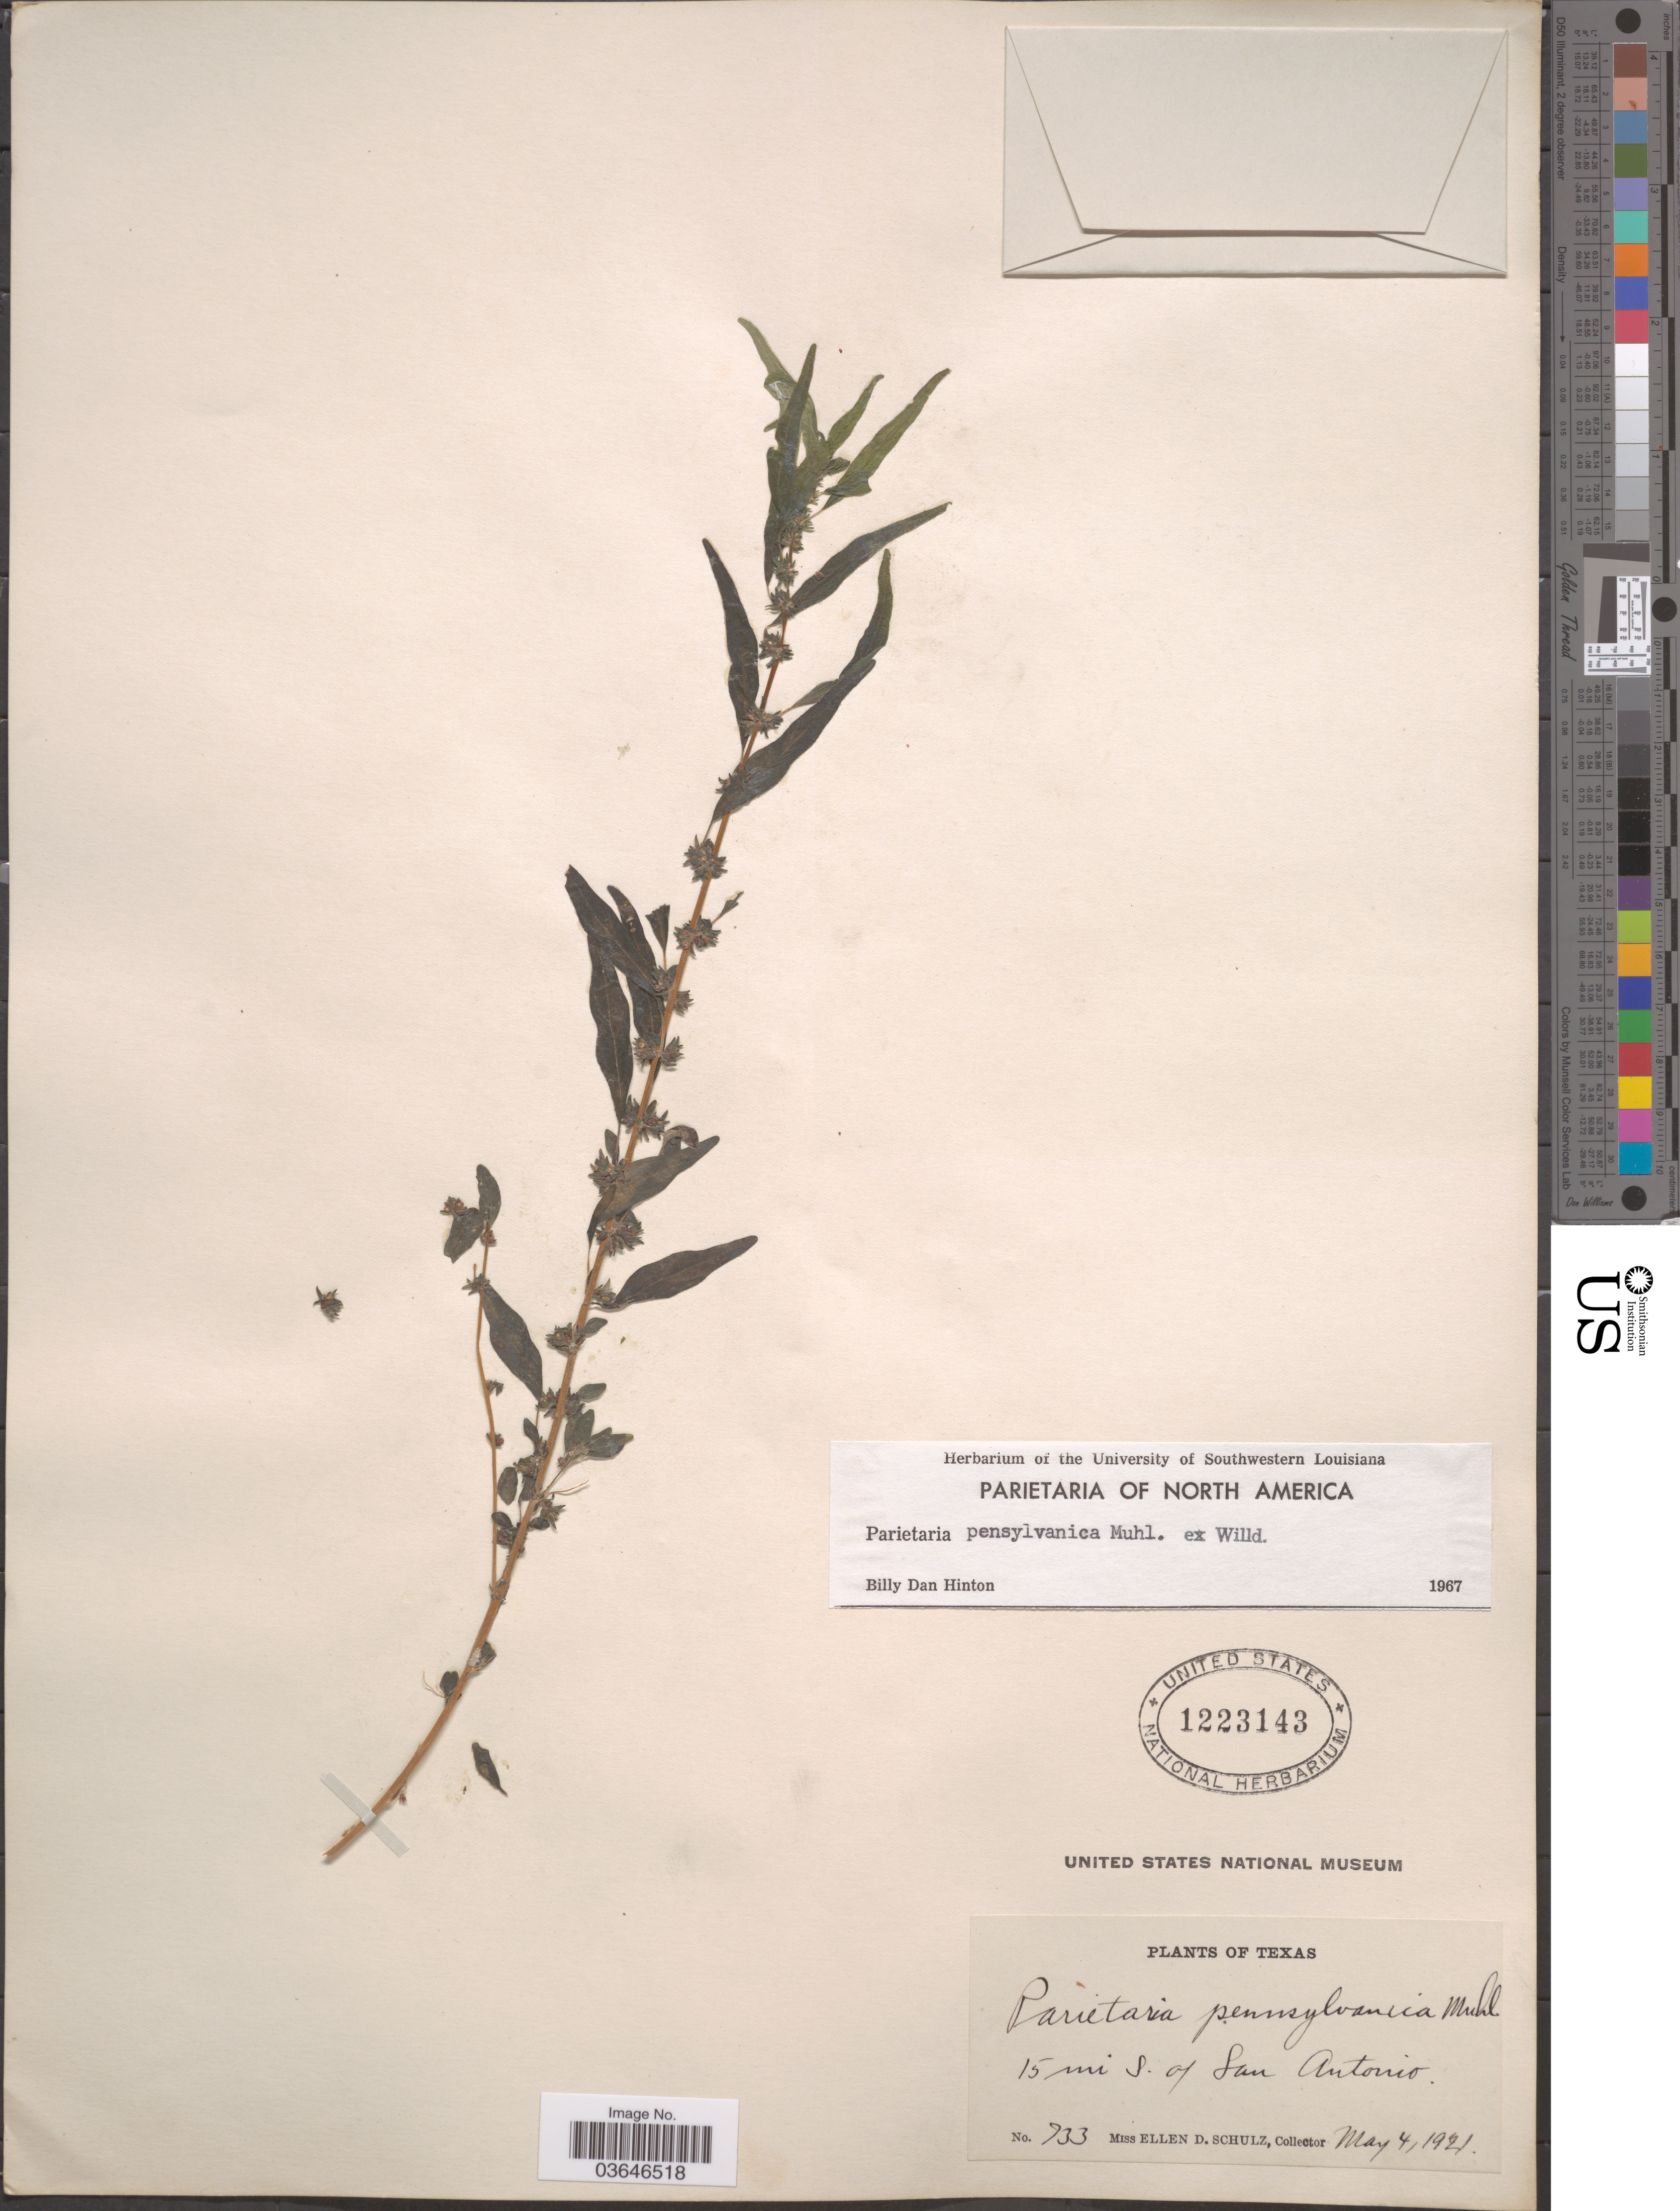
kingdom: Plantae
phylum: Tracheophyta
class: Magnoliopsida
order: Rosales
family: Urticaceae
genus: Parietaria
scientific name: Parietaria pensylvanica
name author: Muhl. ex Willd.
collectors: E. D. Schulz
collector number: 733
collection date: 1921-05-04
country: United States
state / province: Texas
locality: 15 mi S. of San Antonio.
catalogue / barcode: US 1223143